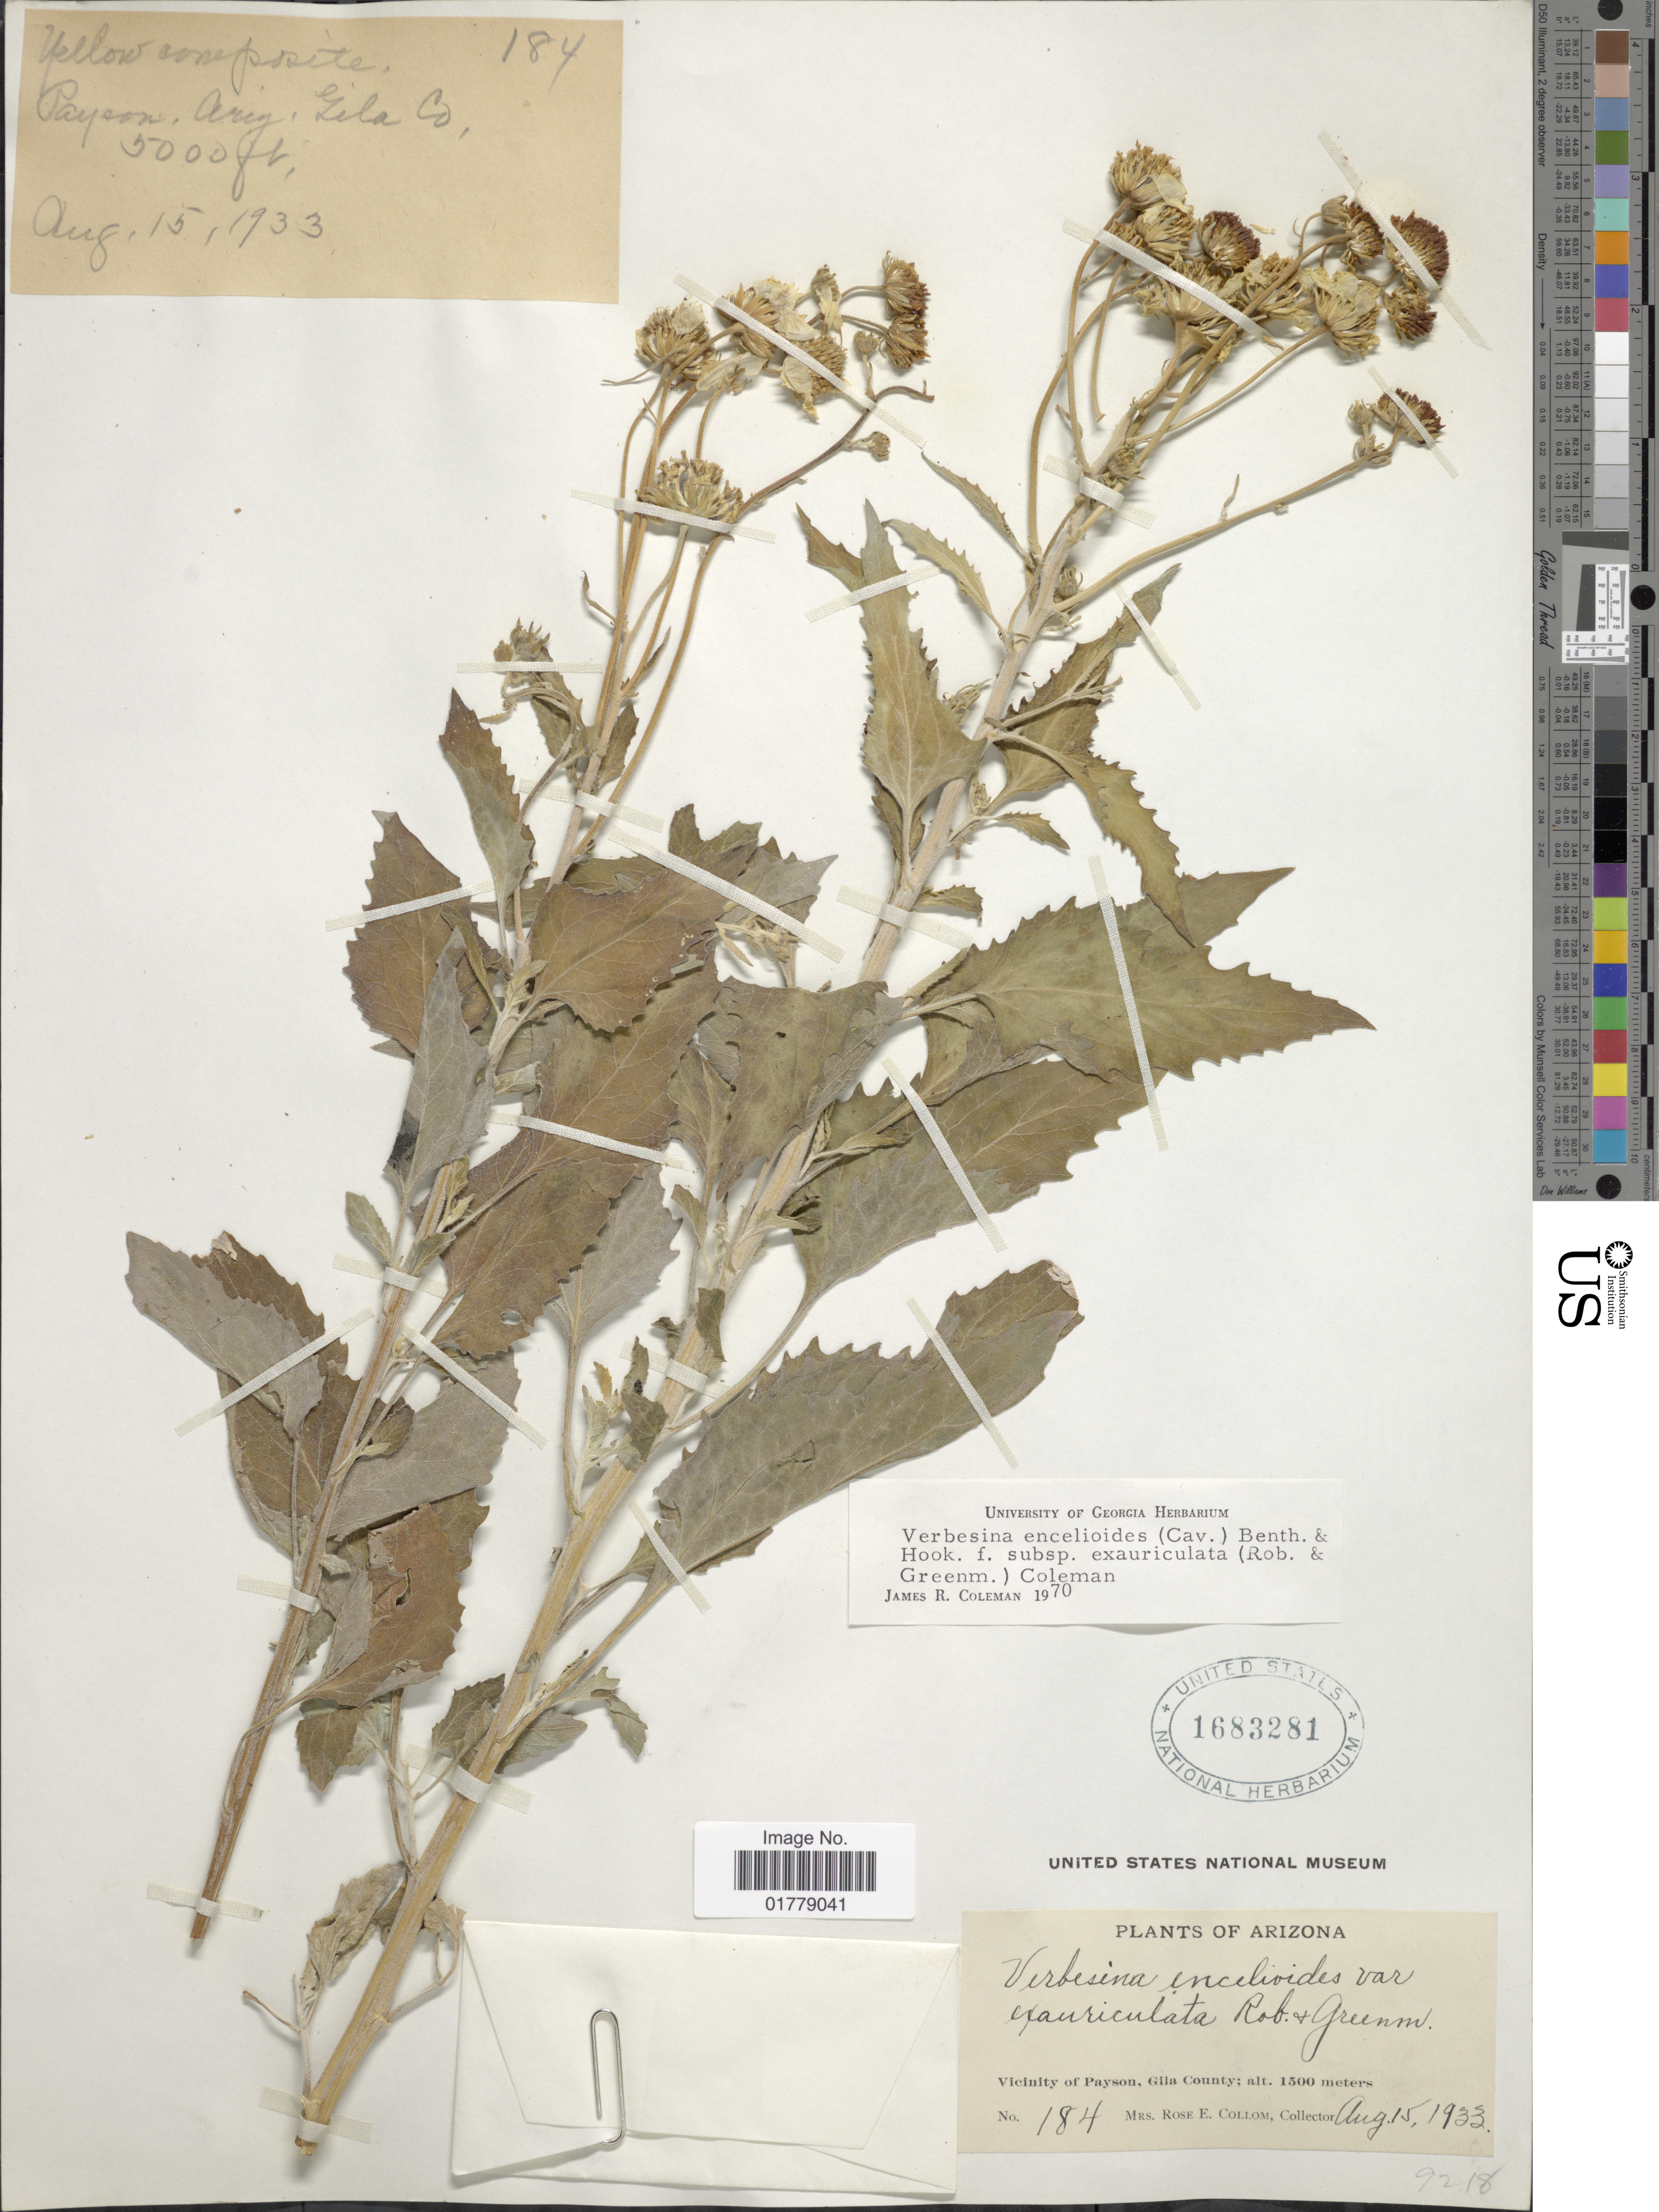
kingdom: Plantae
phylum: Tracheophyta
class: Magnoliopsida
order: Asterales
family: Asteraceae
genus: Verbesina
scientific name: Verbesina encelioides var. cana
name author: (B.L. Rob.) Greenm.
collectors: R. E. Collom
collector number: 184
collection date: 1933-08-15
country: United States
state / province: Arizona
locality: Vicinity of Payson, Gila County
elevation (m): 1500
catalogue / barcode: US 1683281